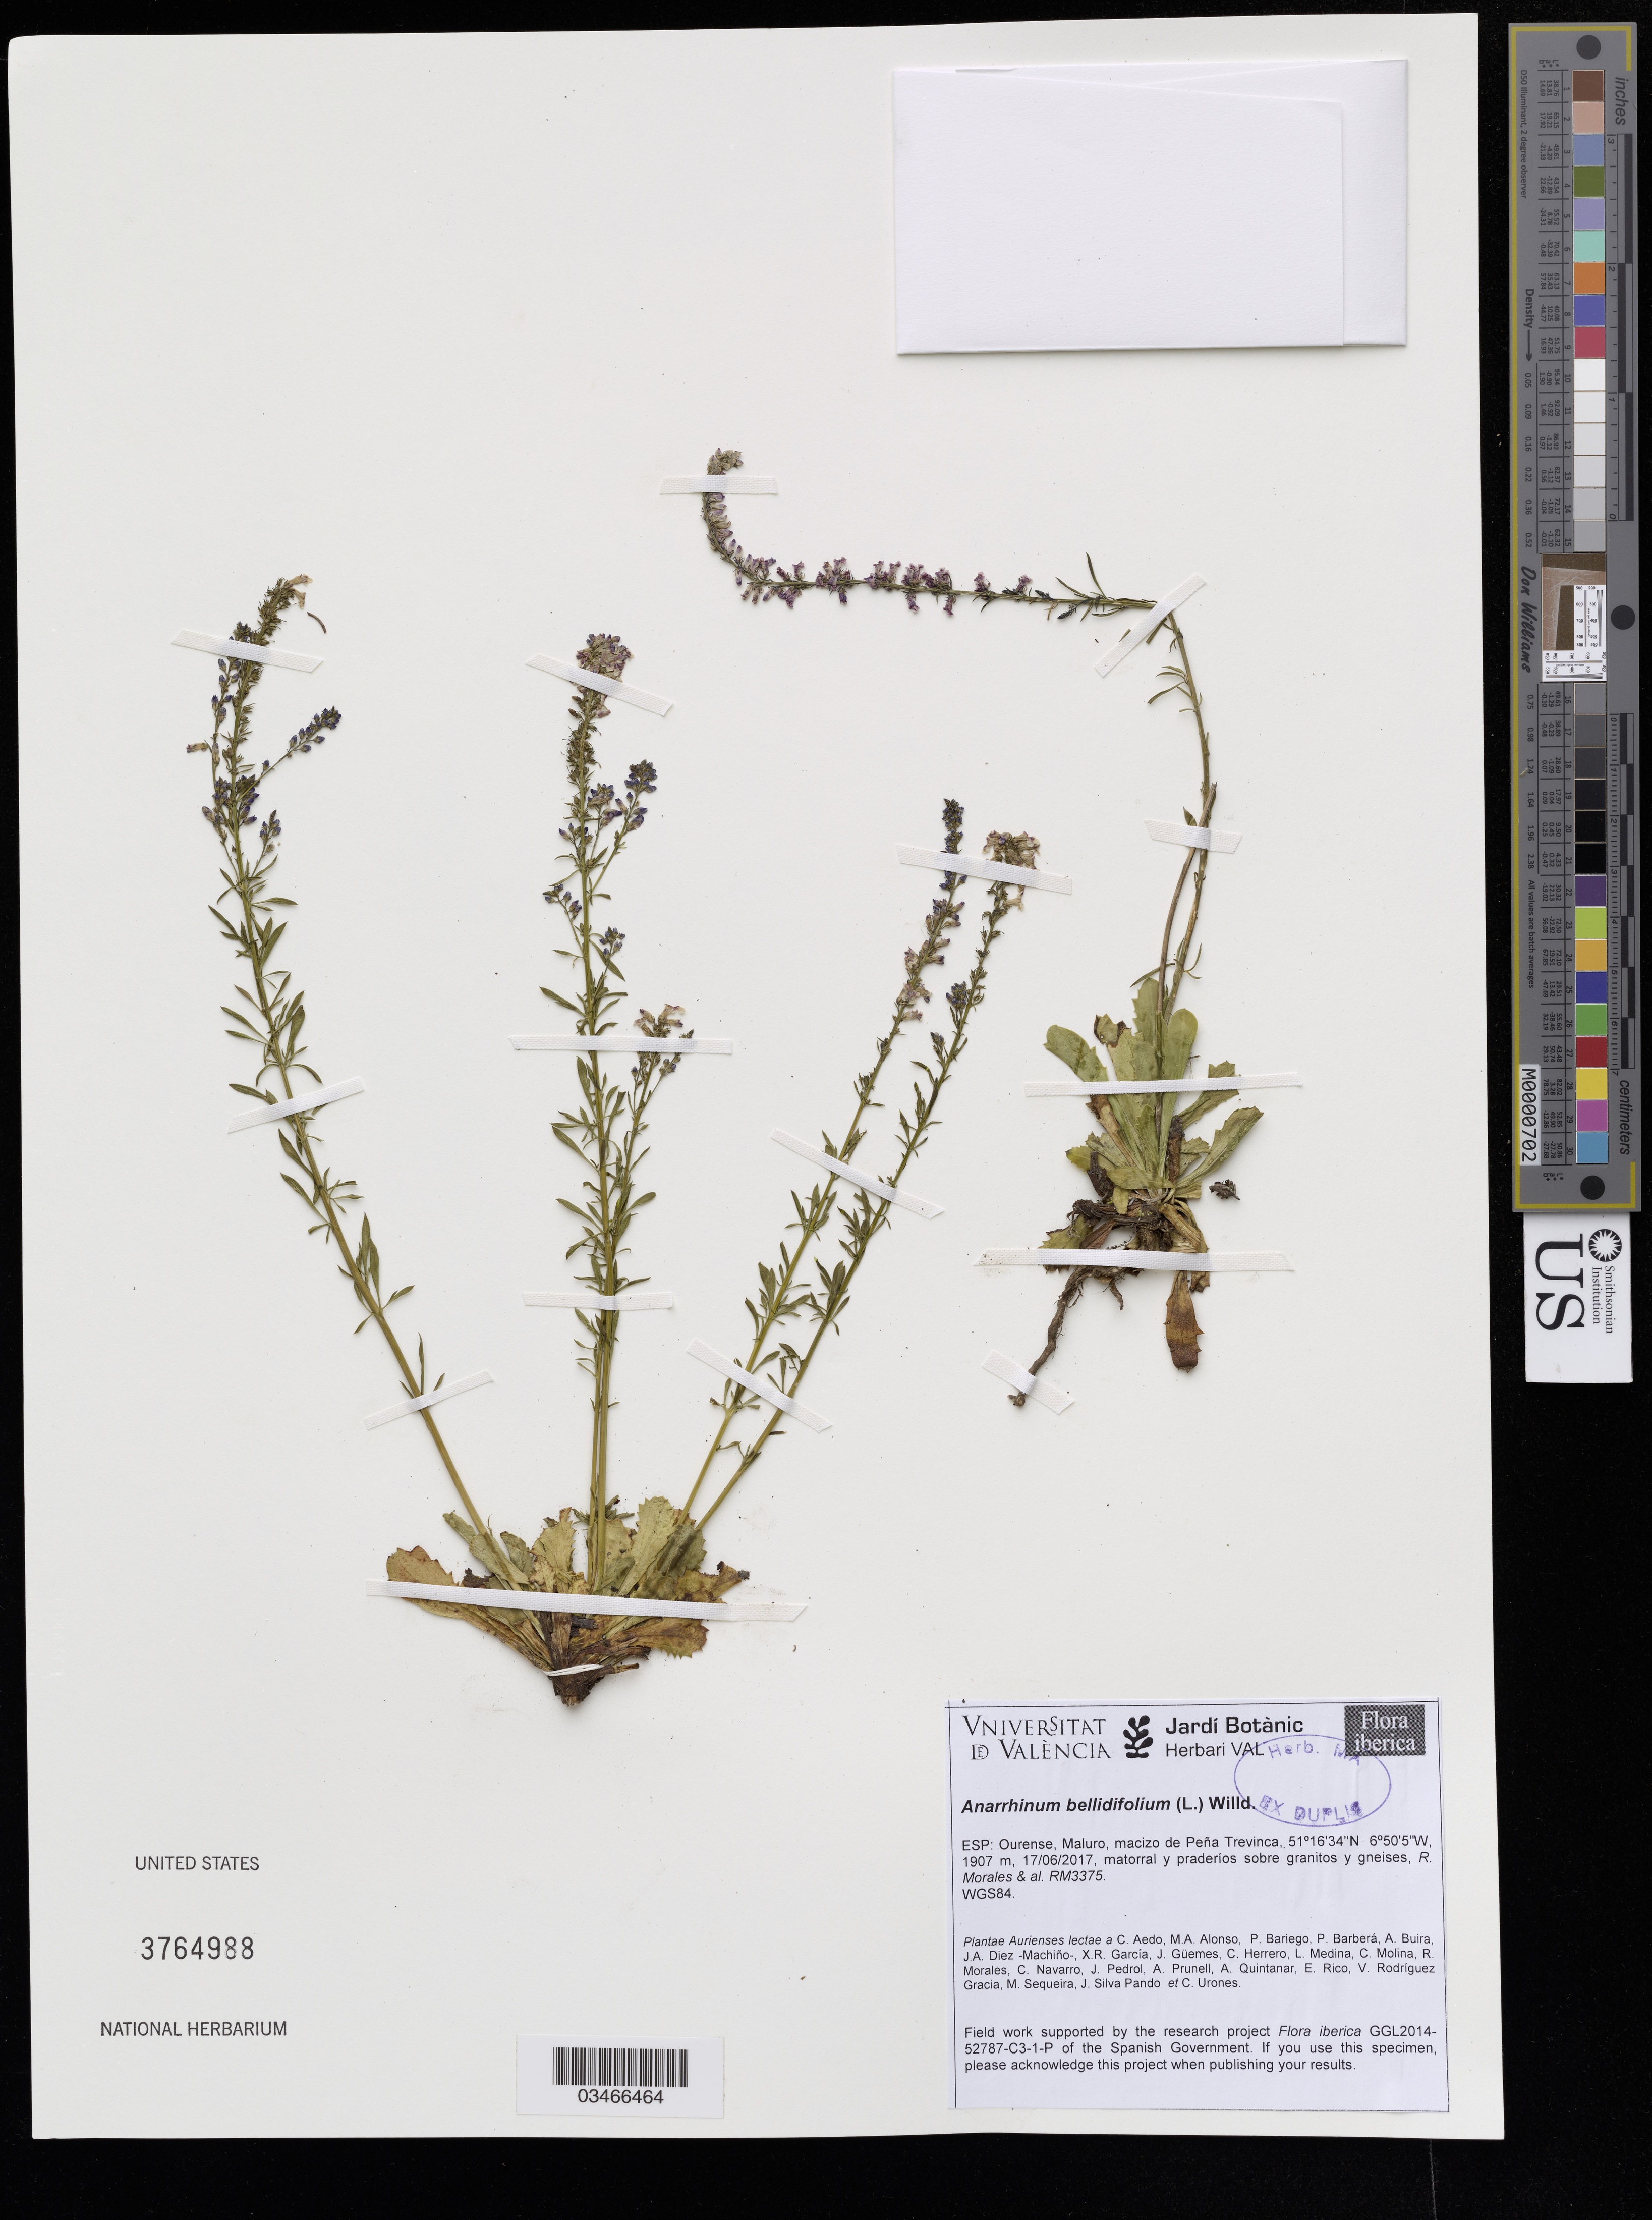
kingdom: Plantae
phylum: Tracheophyta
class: Magnoliopsida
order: Lamiales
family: Plantaginaceae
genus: Anarrhinum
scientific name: Anarrhinum bellidifolium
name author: (L.) Willd.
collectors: R. Morales & et al.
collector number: RM3375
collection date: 2017-06-17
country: Spain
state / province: Galicia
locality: Ourense, Maluro, macizo de Peña Trevinca.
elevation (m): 1907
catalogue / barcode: US 3764988